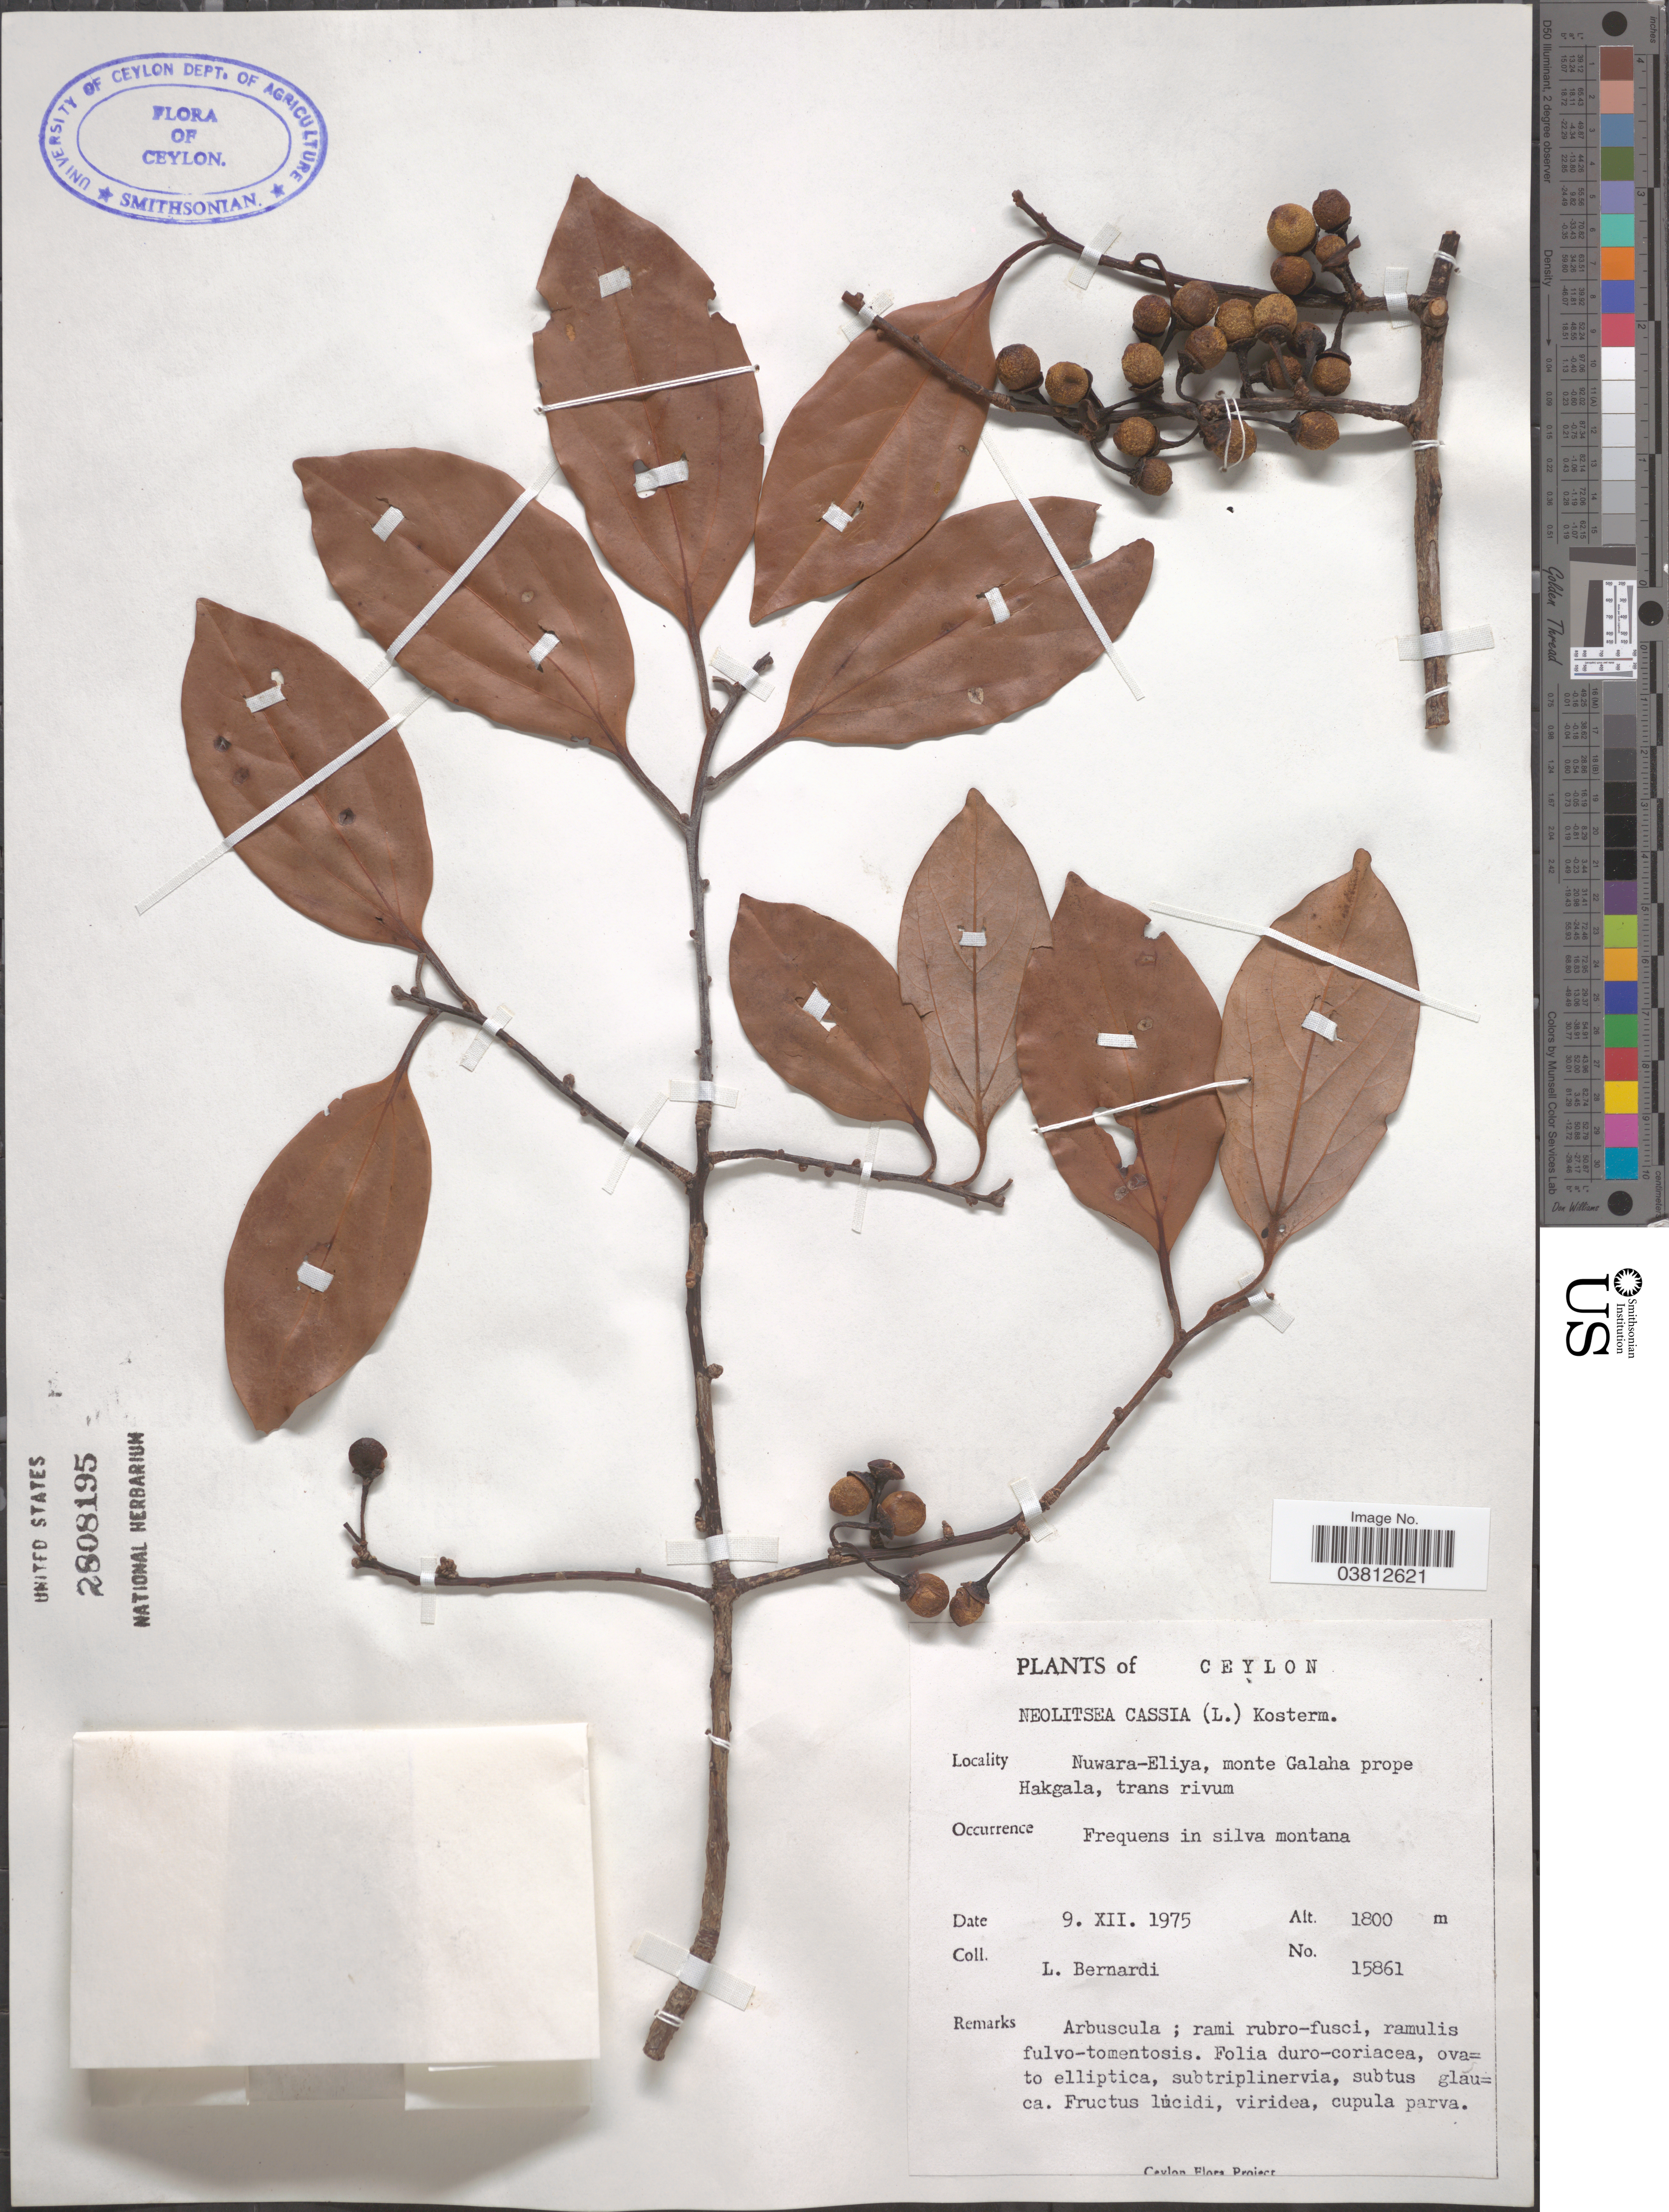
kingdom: Plantae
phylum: Tracheophyta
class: Magnoliopsida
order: Laurales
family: Lauraceae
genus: Neolitsea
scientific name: Neolitsea cassia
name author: (L.) Kosterm.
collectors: L. Bernardi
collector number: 15861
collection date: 1975-12-09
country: Sri Lanka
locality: Ceylon. Nuwara-Eliya, monte Galaha prope Hakgala, trans rivum.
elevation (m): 1800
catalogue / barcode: US 2808195